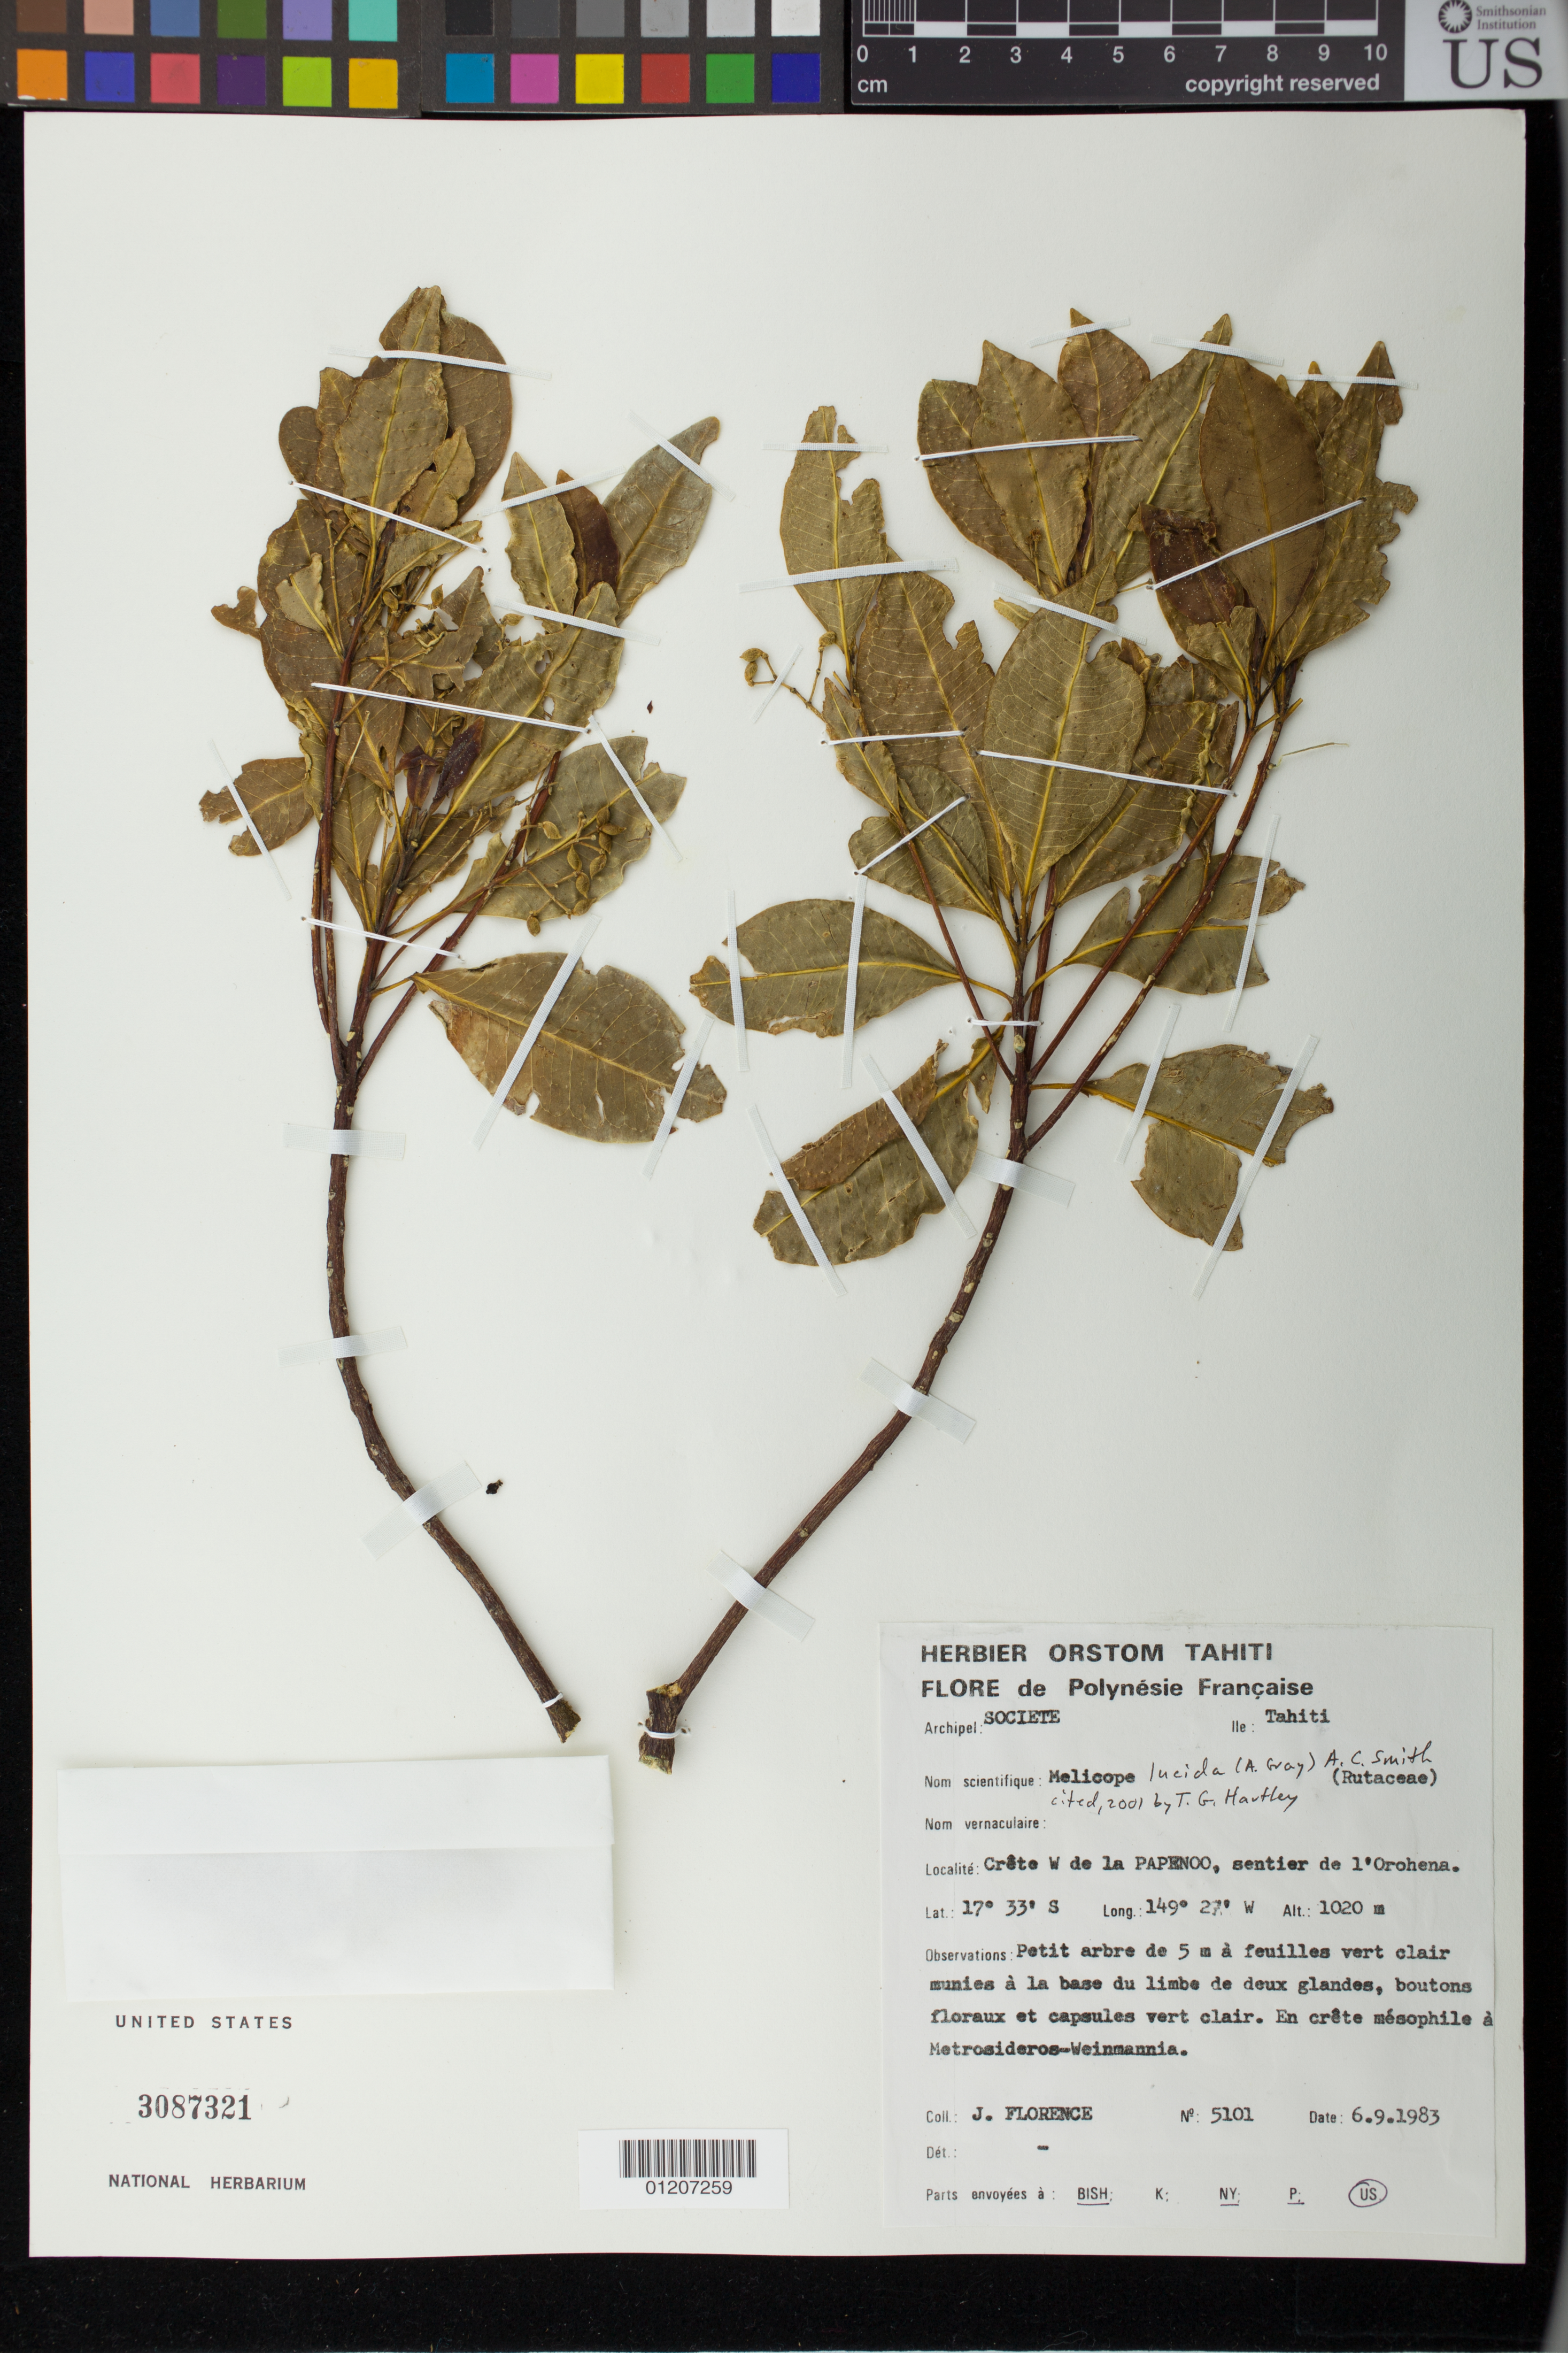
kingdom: Plantae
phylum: Tracheophyta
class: Magnoliopsida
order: Sapindales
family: Rutaceae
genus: Melicope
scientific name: Melicope lucida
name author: (A. Gray) A.C. Sm.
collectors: J. Florence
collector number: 5101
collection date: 1983-09-06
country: French Polynesia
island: Tahiti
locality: Crète W de la Papenoo, Sentier de l'Orogena.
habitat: En crète mèsophile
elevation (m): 1020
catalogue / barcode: US 3087321